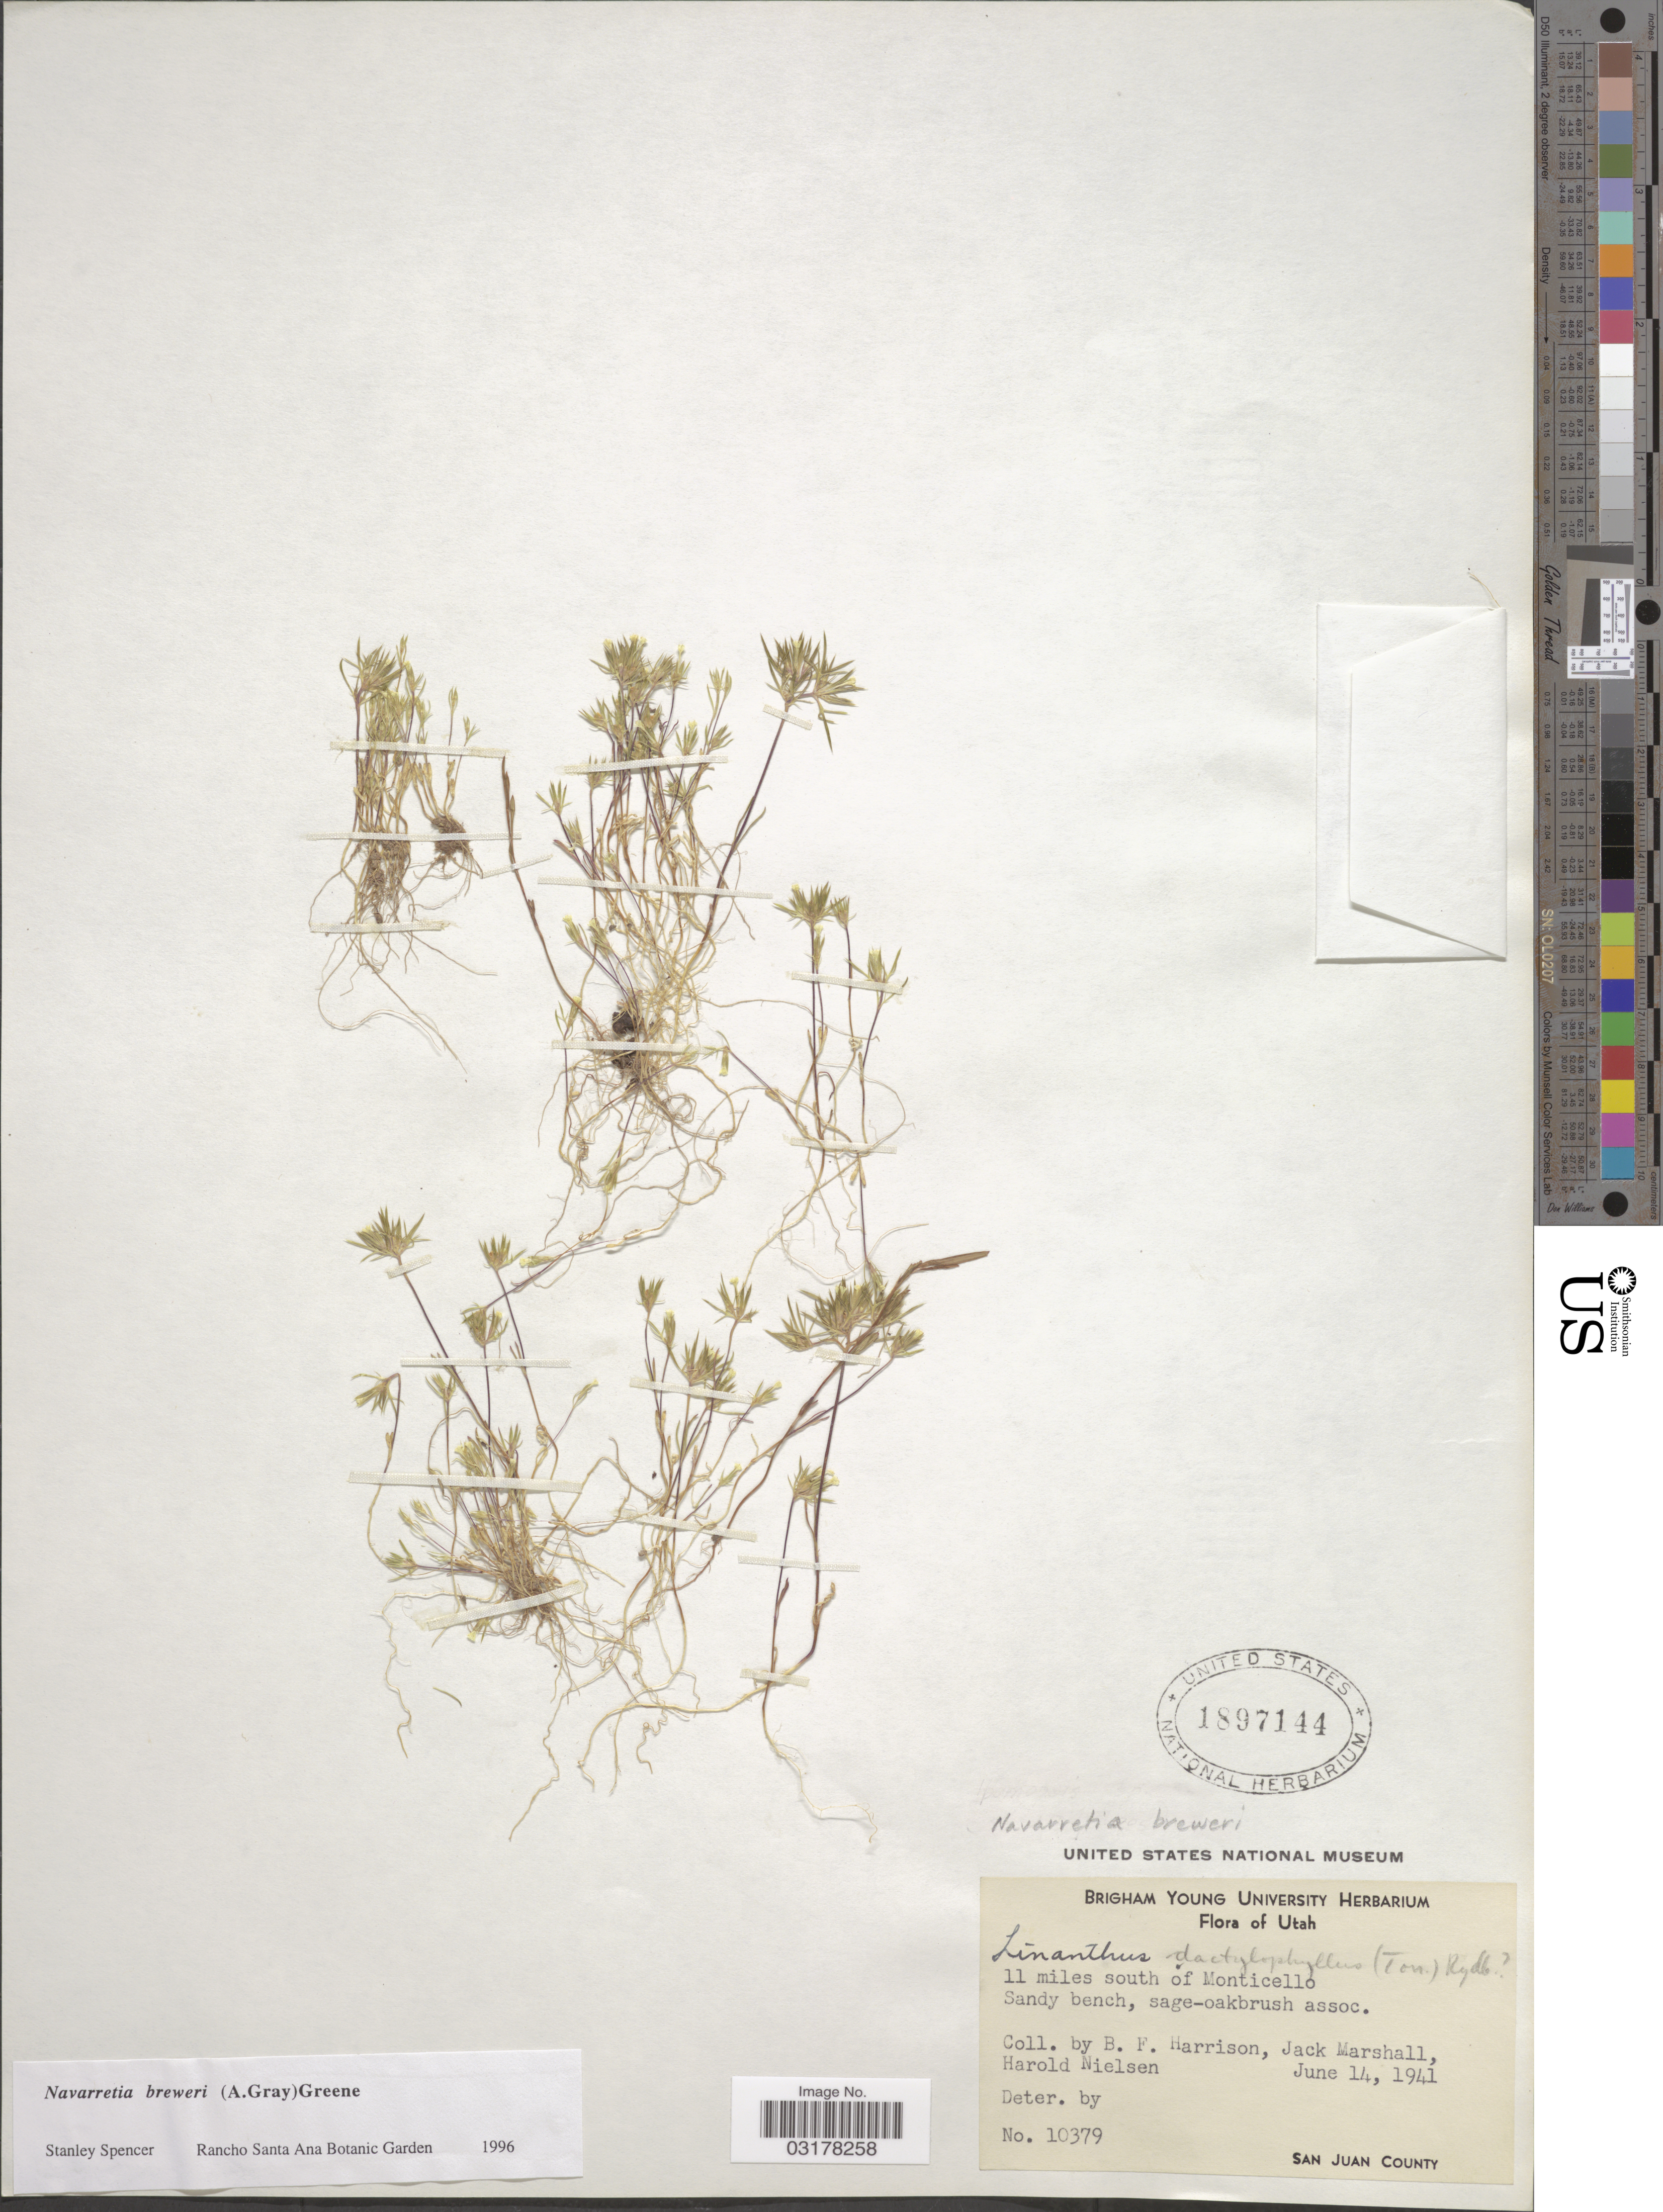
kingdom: Plantae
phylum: Tracheophyta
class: Magnoliopsida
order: Ericales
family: Polemoniaceae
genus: Navarretia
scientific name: Navarretia breweri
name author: (A. Gray) Greene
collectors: B. F. Harrison, J. Marshall & H. P. Nielsen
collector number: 10379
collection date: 1941-06-14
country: United States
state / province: Utah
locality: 11 miles south of Monticello.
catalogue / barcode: US 1897144